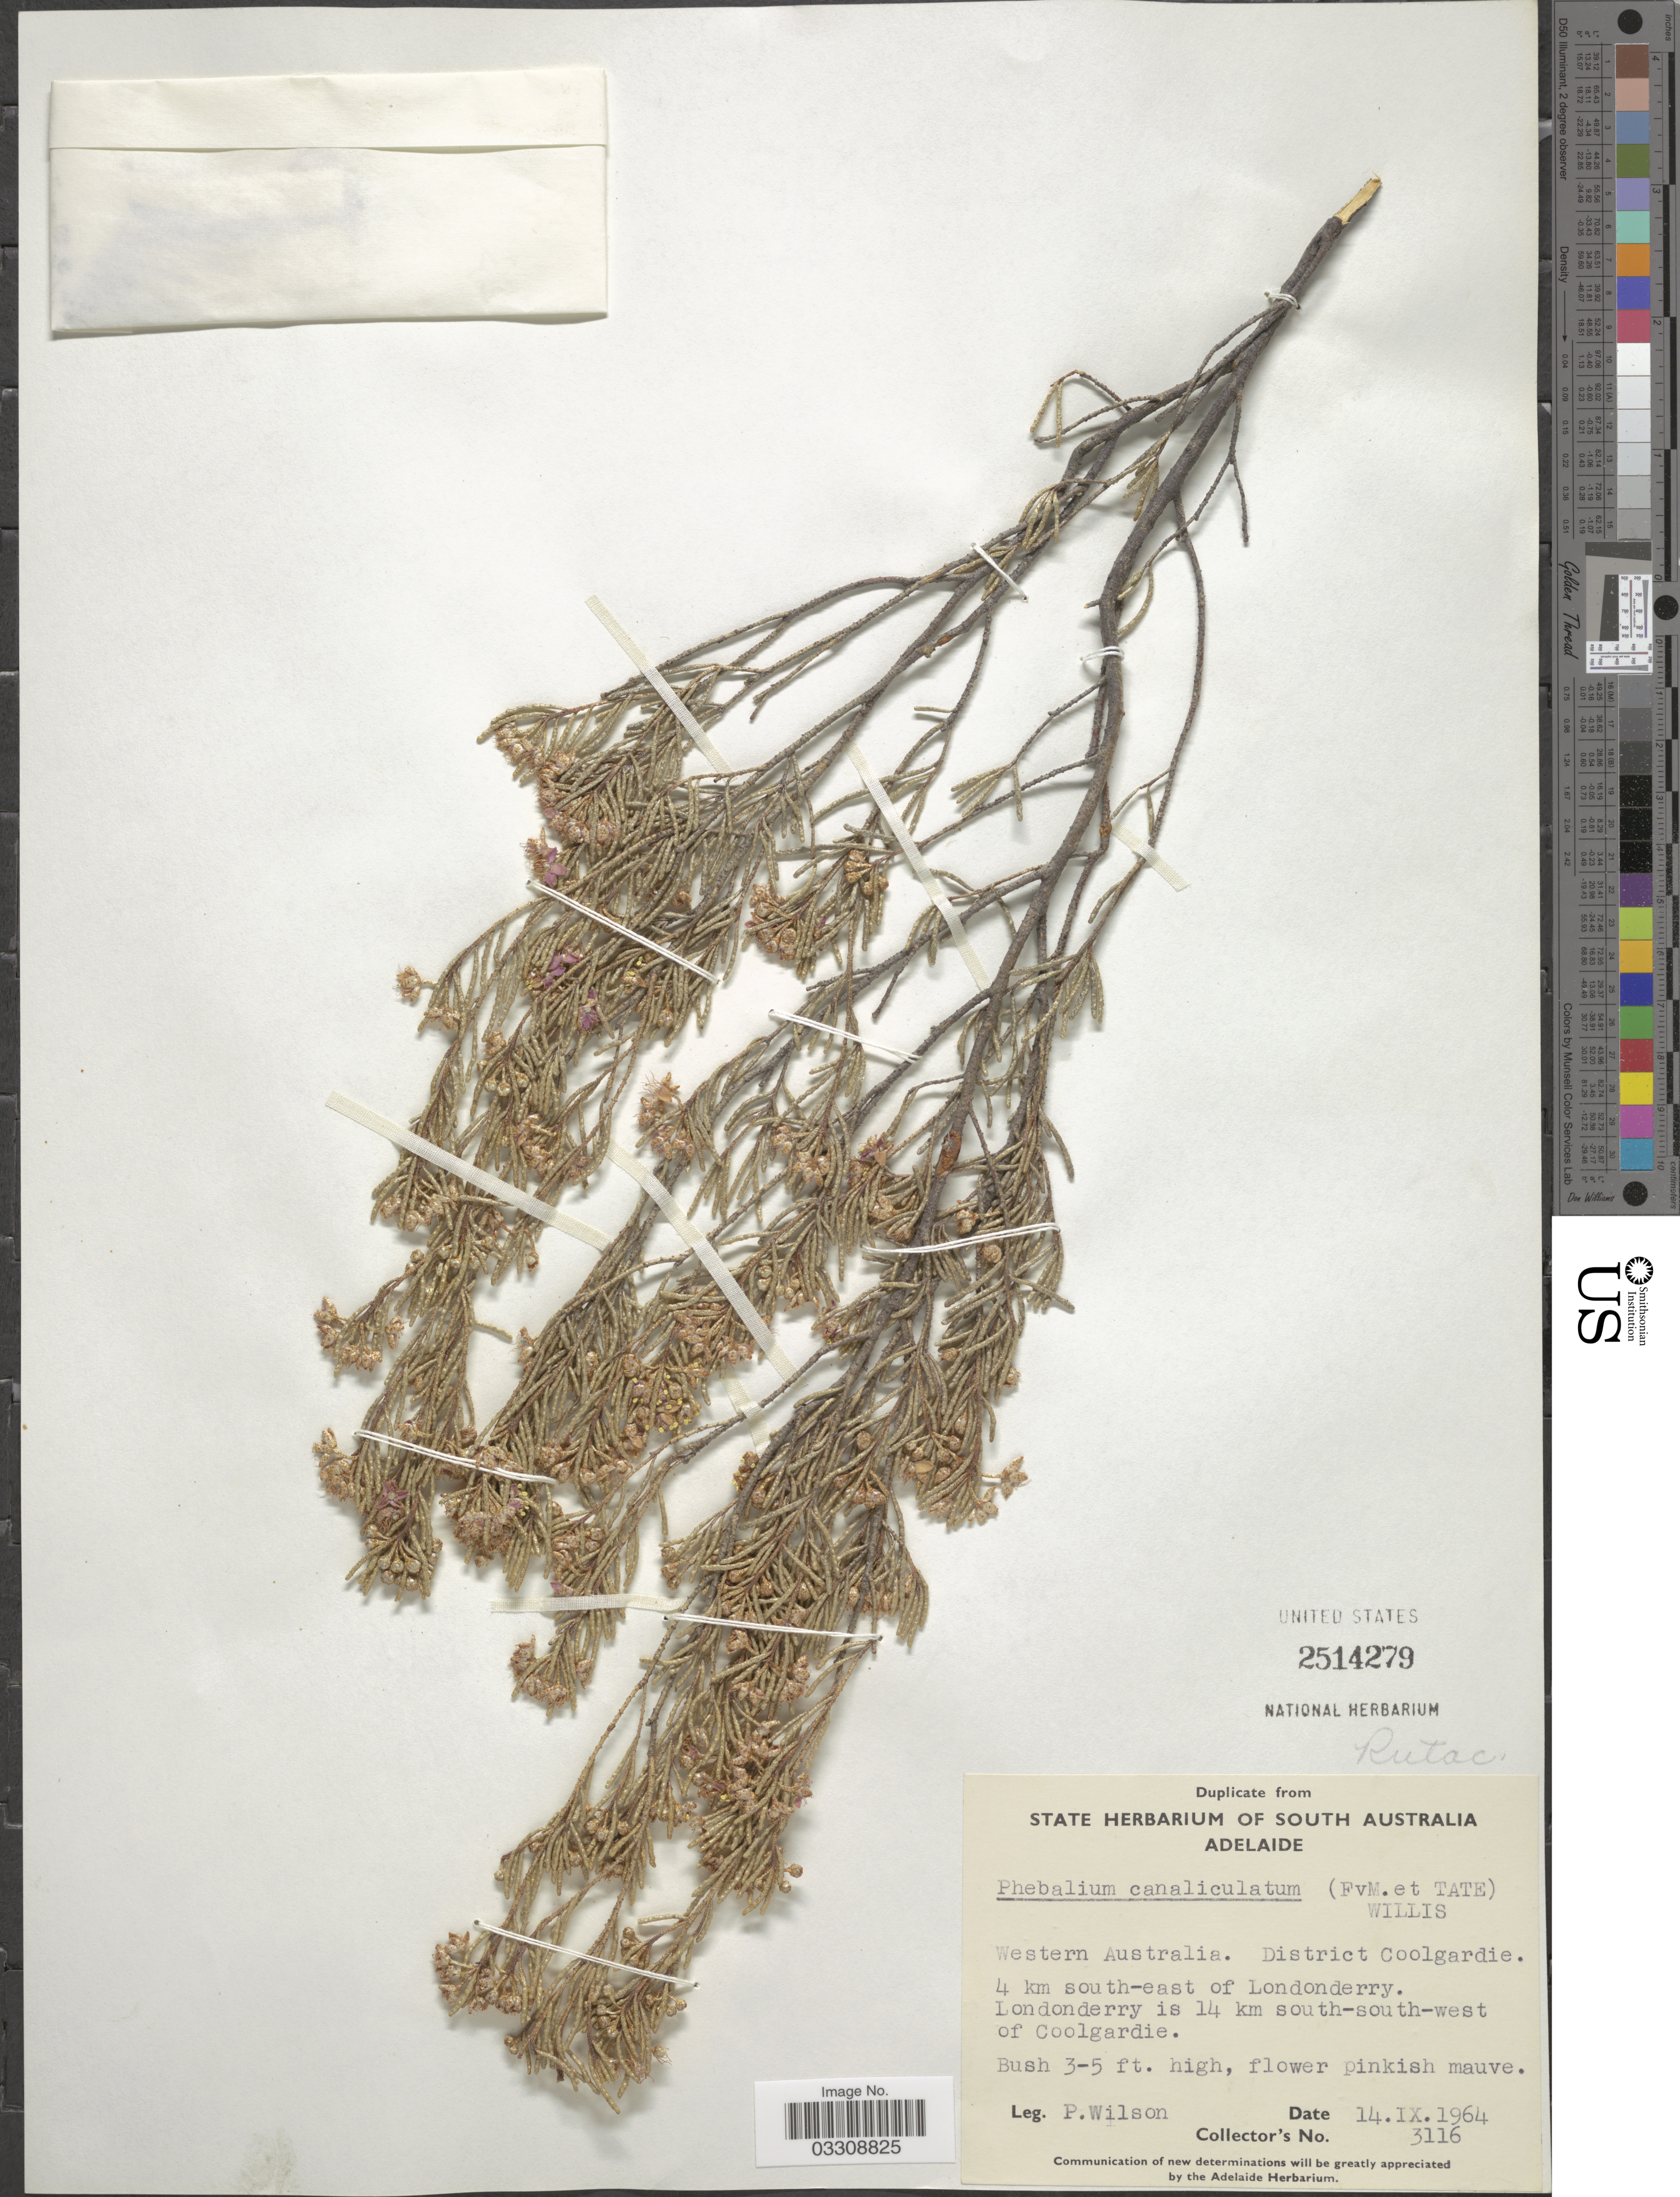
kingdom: Plantae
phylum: Tracheophyta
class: Magnoliopsida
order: Sapindales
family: Rutaceae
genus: Phebalium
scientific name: Phebalium canaliculatum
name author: (F. Muell. & Tate) J.H. Willis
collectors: P. Wilson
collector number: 3116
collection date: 1964-09-14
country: Australia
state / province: Western Australia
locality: District Coolgardie. 4 km south-east of Londonderry. Londonderry is 14 km south-south-west of Coolgardie.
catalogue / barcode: US 2514279